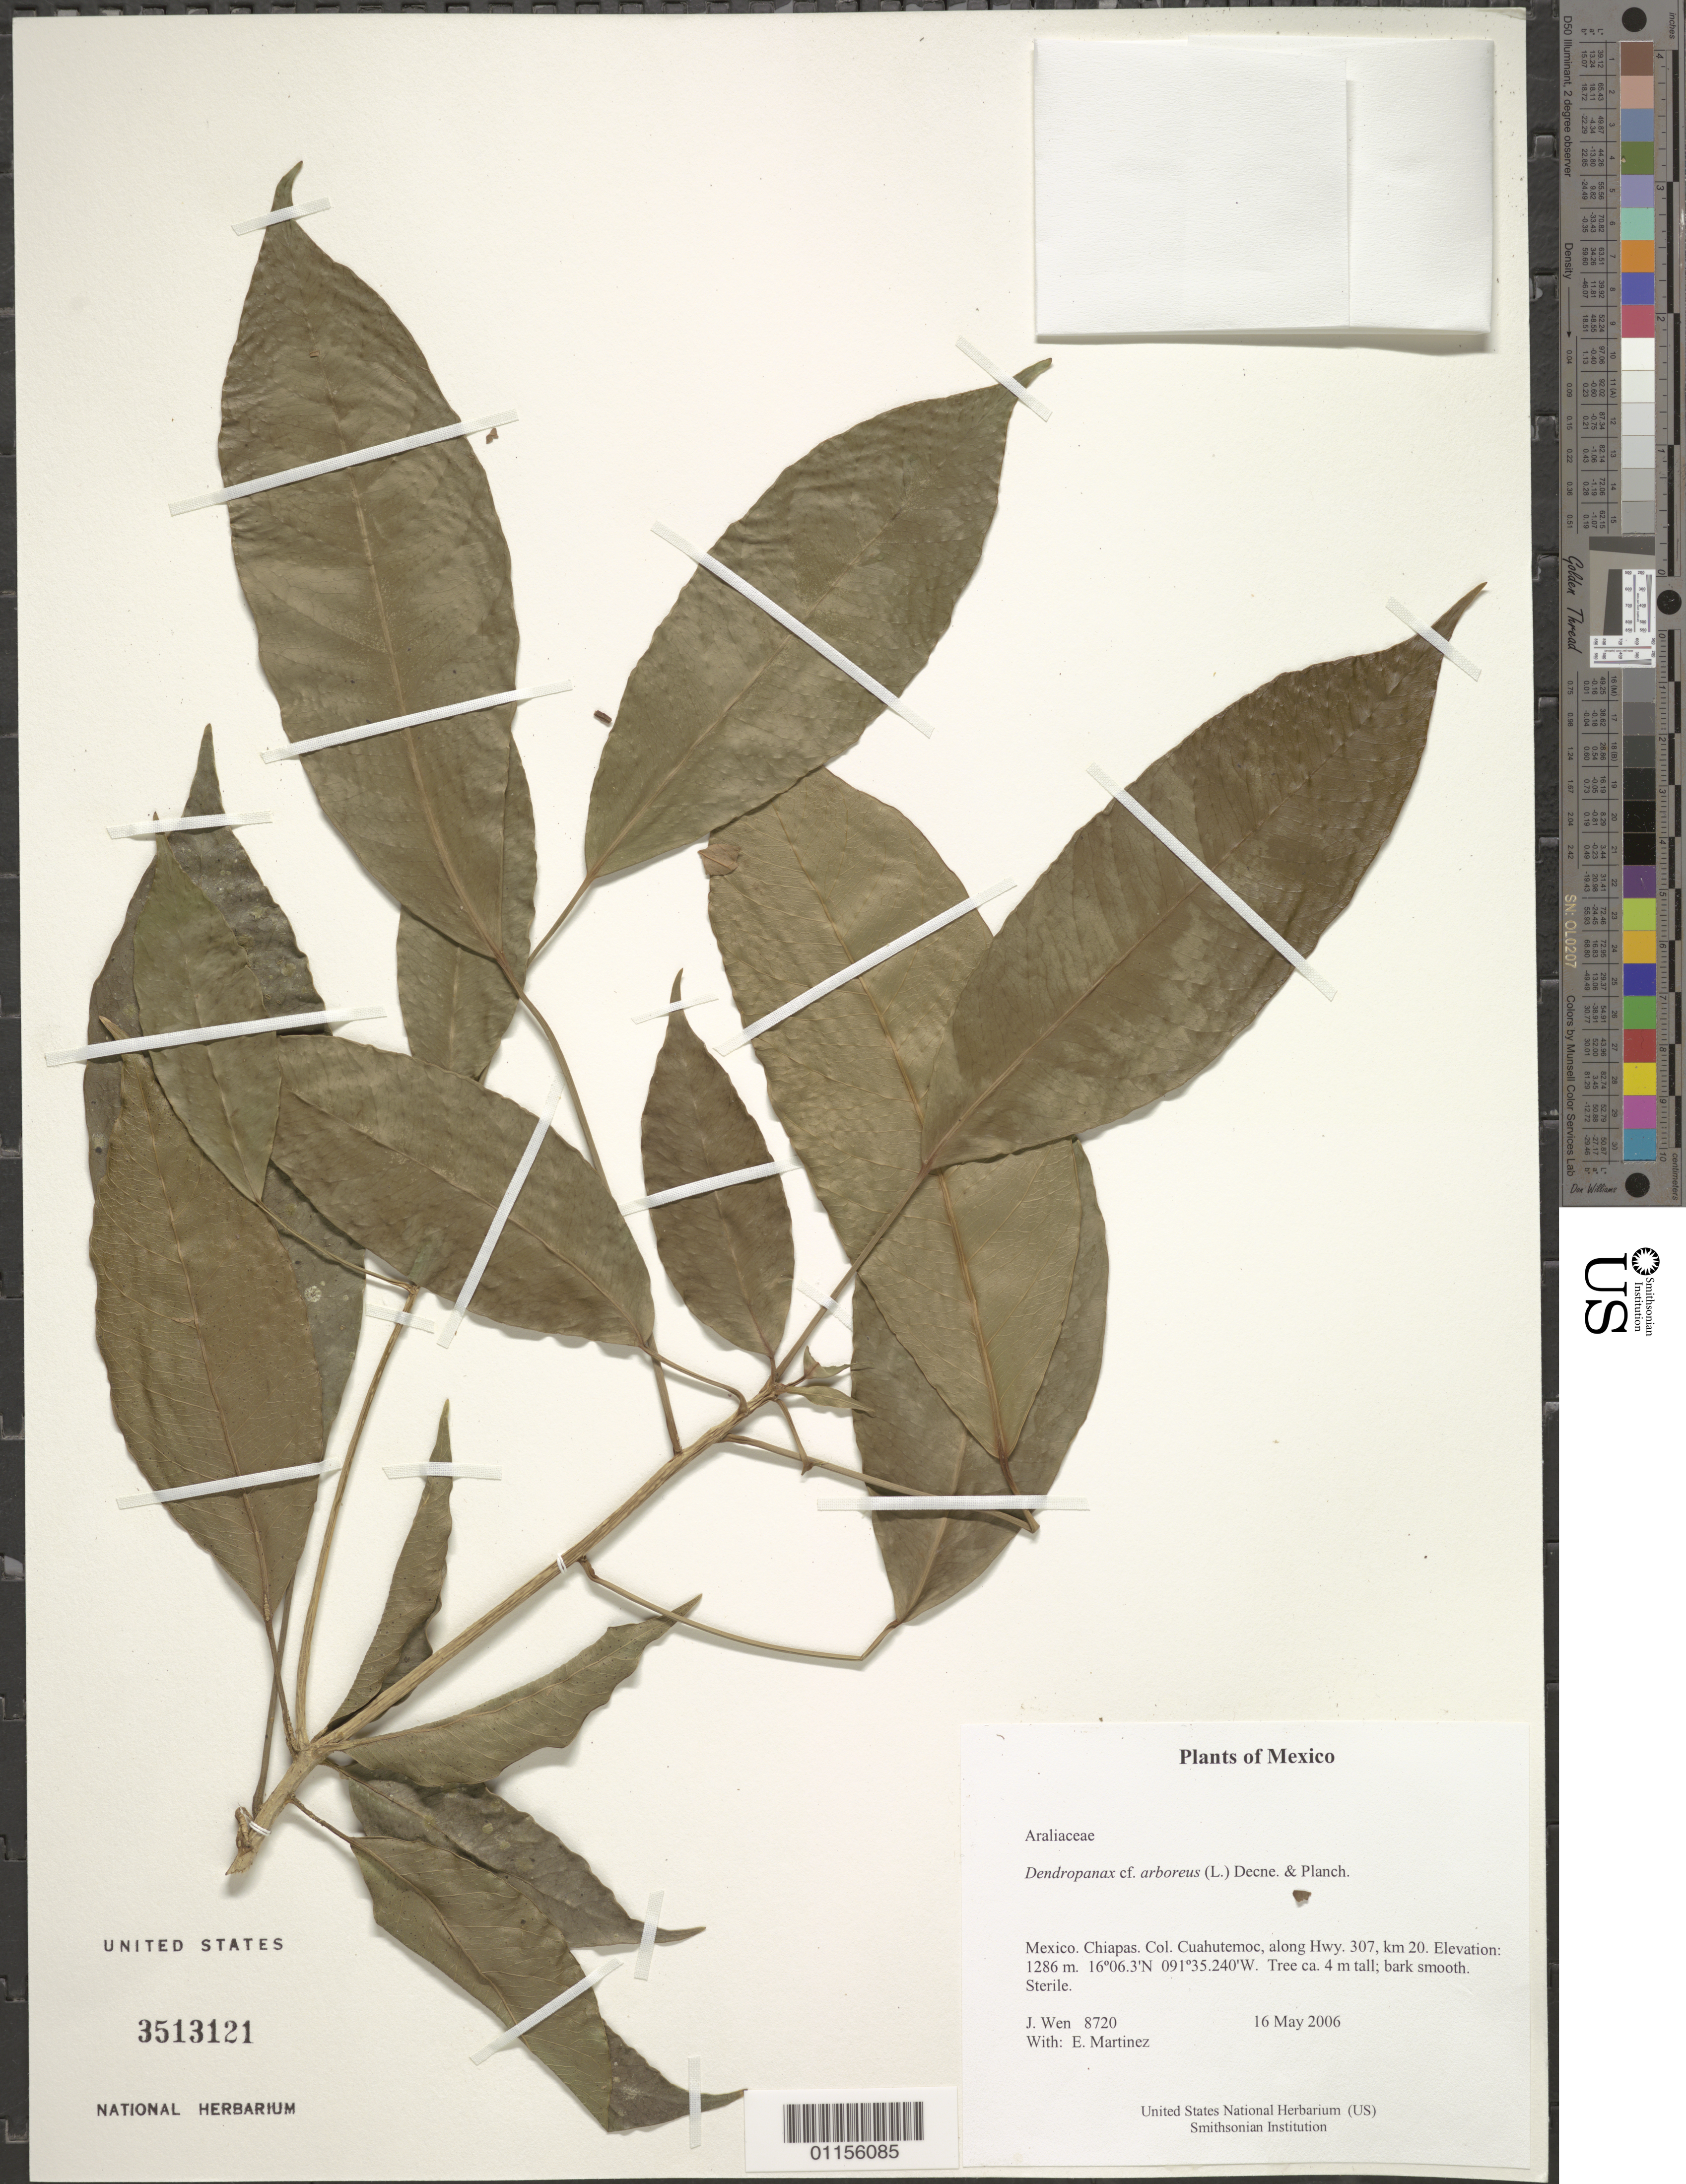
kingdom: Plantae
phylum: Tracheophyta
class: Magnoliopsida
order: Apiales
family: Araliaceae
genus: Dendropanax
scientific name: Dendropanax arboreus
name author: (L.) Decne. & Planch.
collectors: J. Wen & E. Martínez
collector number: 8720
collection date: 2006-05-16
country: Mexico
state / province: Chiapas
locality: Col. Cuahutemoc, along Hwy 307, km 20.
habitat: Tree, bark smooth. Sterile.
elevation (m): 1286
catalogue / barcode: US 3513121